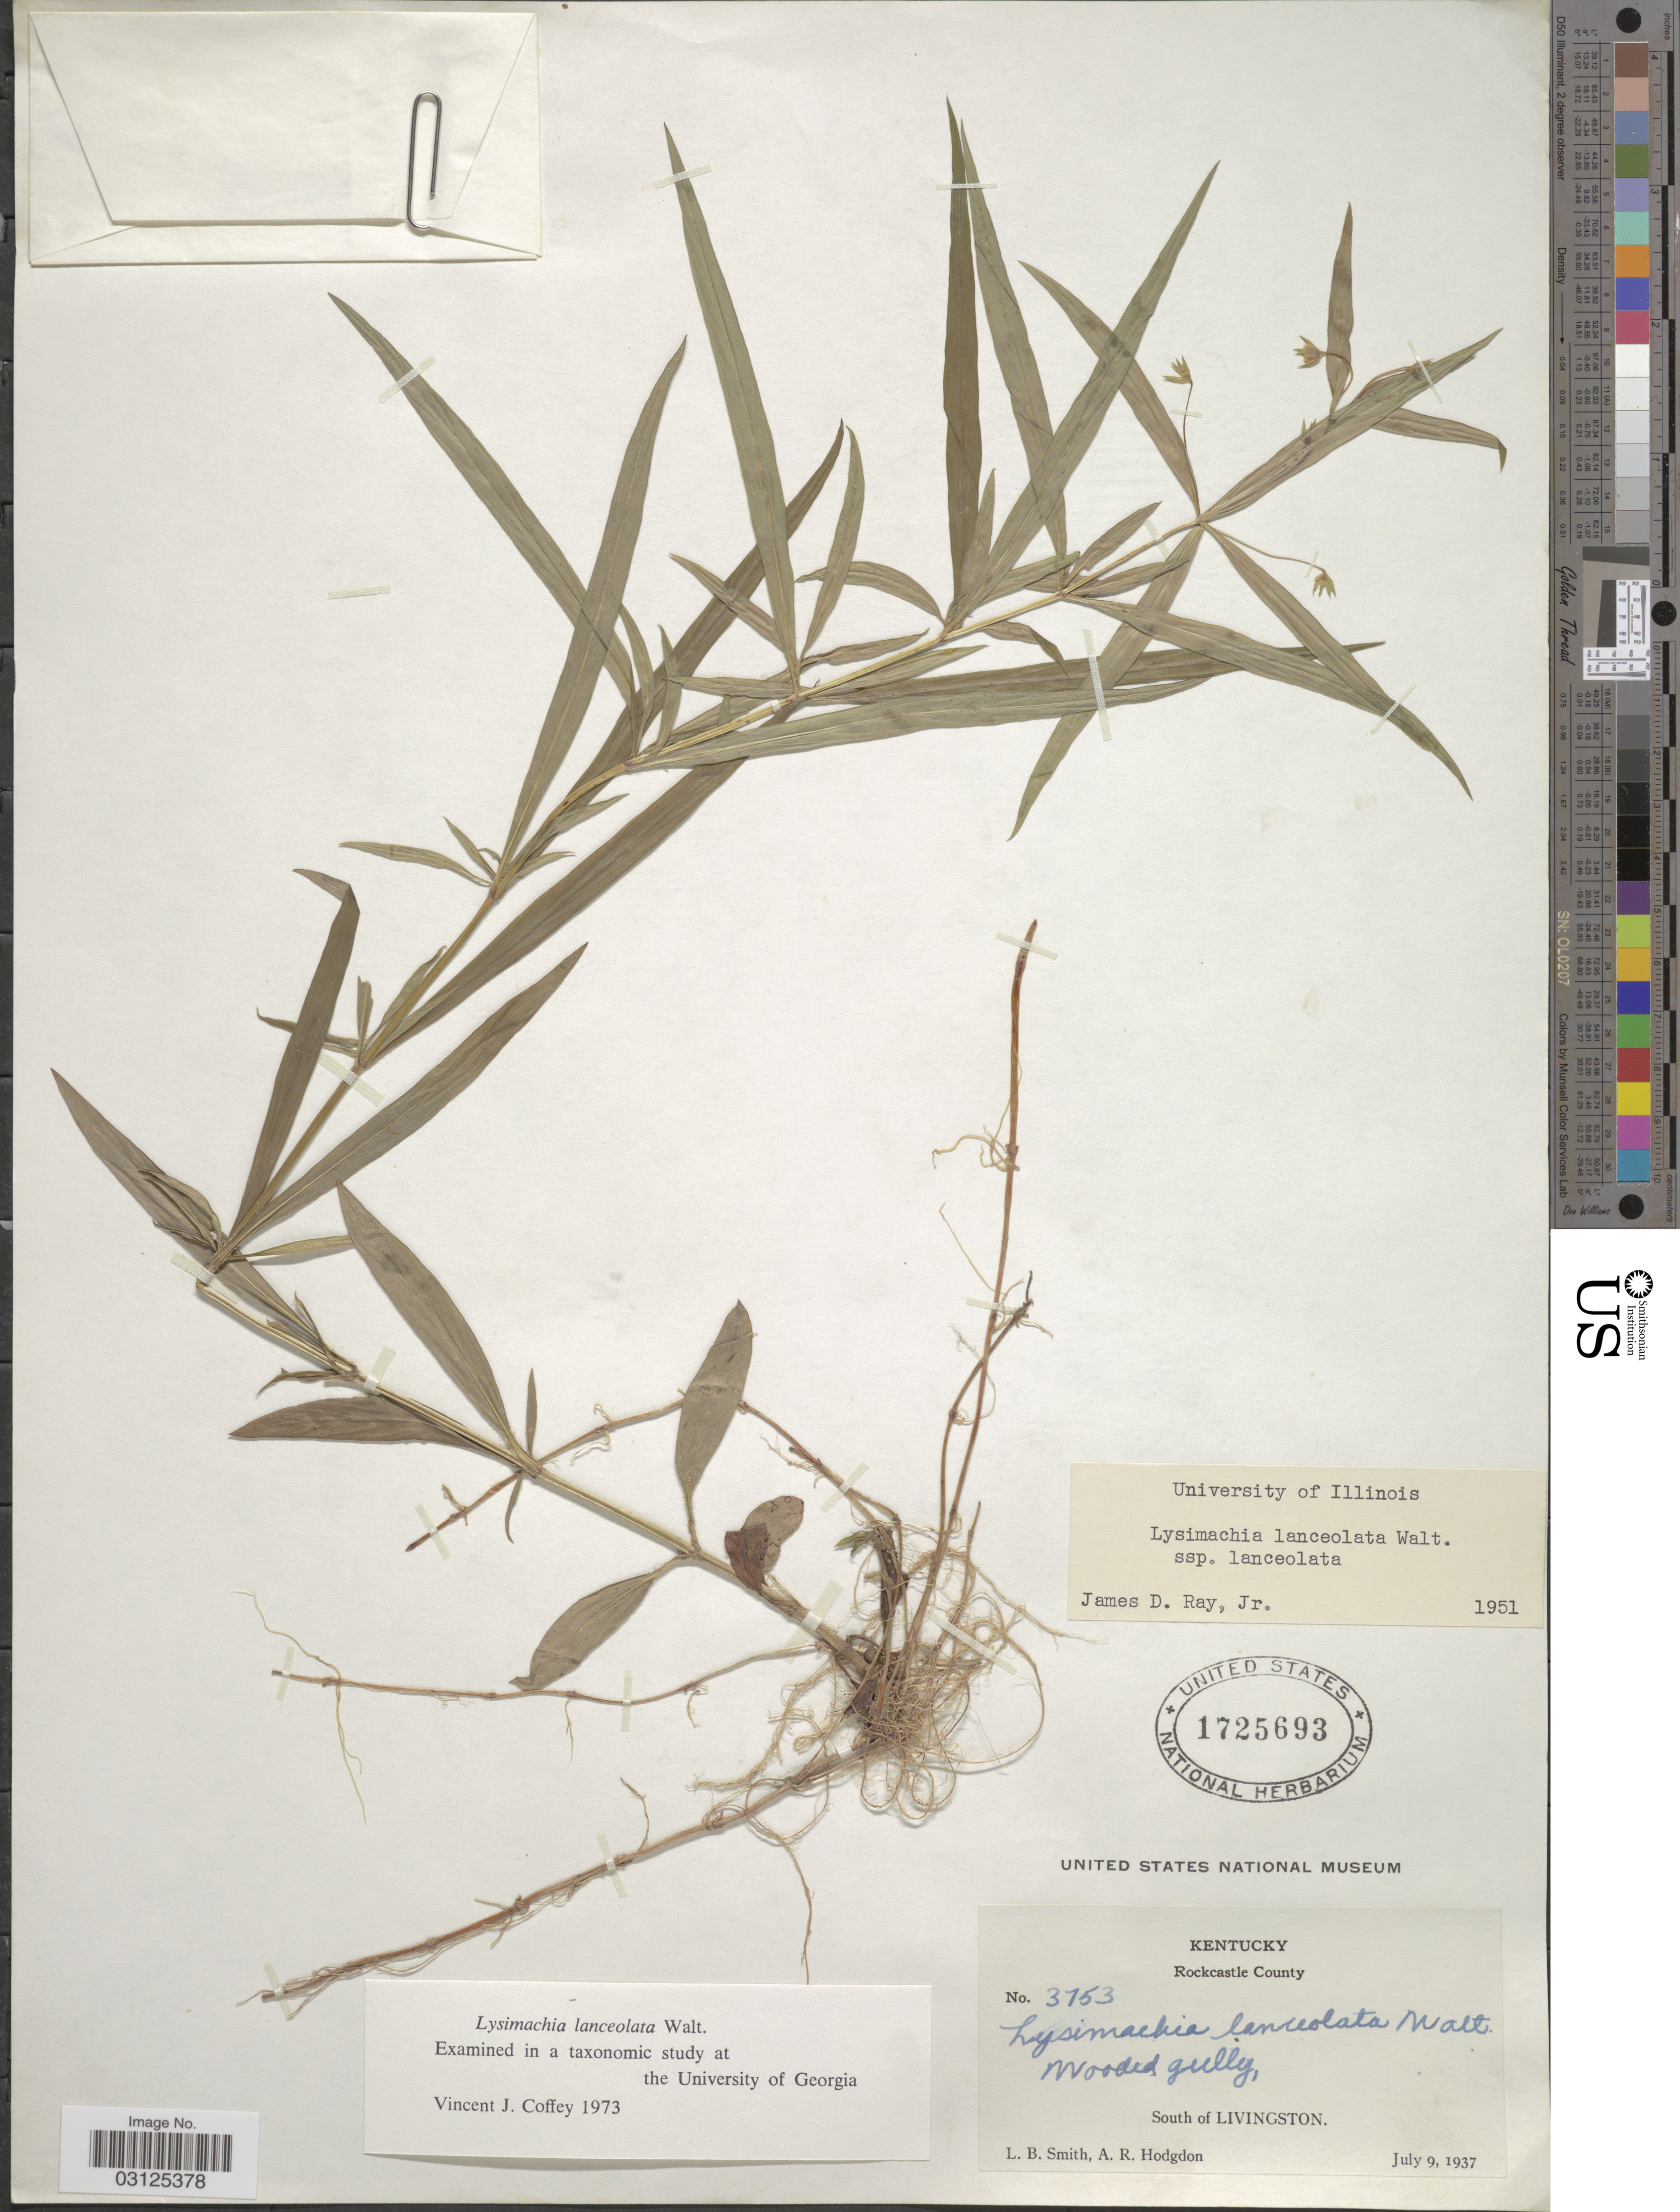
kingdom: Plantae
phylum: Tracheophyta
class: Magnoliopsida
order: Ericales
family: Primulaceae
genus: Lysimachia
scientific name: Lysimachia lanceolata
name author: Walter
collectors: L. Smith & A. R. Hodgdon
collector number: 3753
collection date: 1937-07-09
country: United States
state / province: Kentucky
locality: Rockcastle County. South of Livingston.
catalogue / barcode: US 1725693